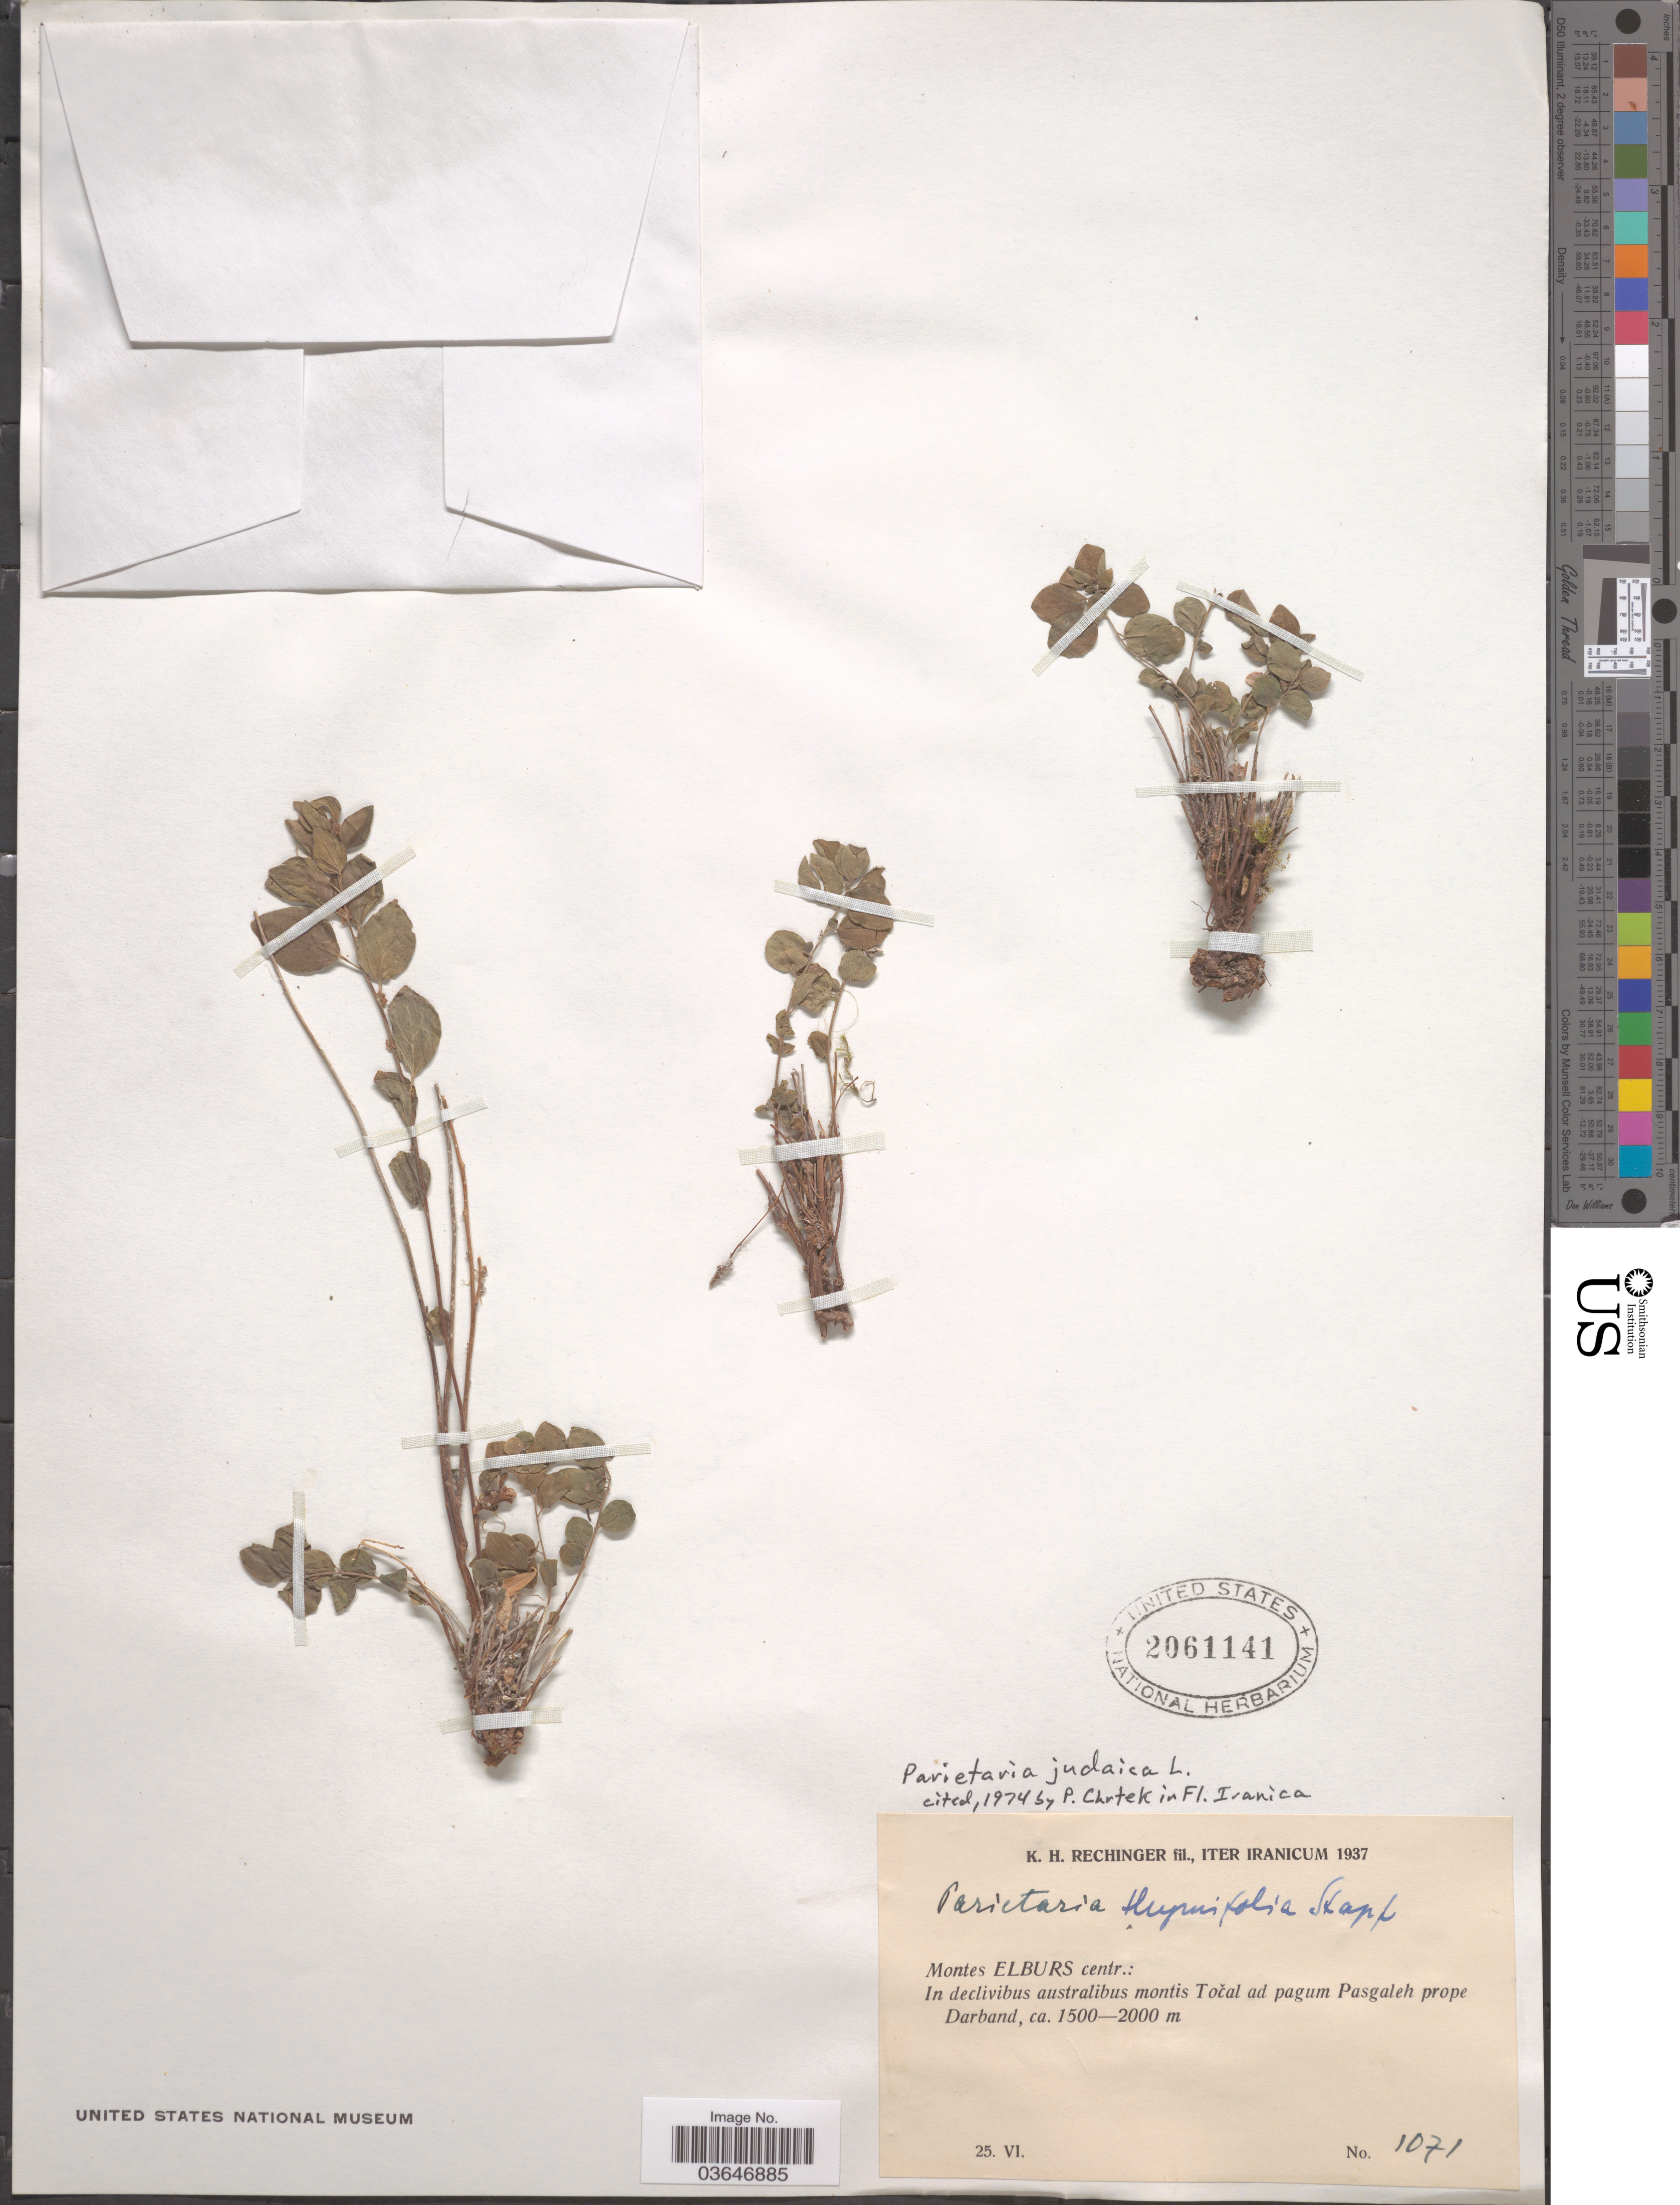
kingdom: Plantae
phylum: Tracheophyta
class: Magnoliopsida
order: Rosales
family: Urticaceae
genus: Parietaria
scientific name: Parietaria judaica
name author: L.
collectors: K. H. Rechinger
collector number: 1071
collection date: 1937-06-25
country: Iran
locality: Montes Elburs centr.: In declivibus australibus montis Točal ad pagum Pasgaleh prope Darband.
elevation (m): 1500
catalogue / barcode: US 2061141